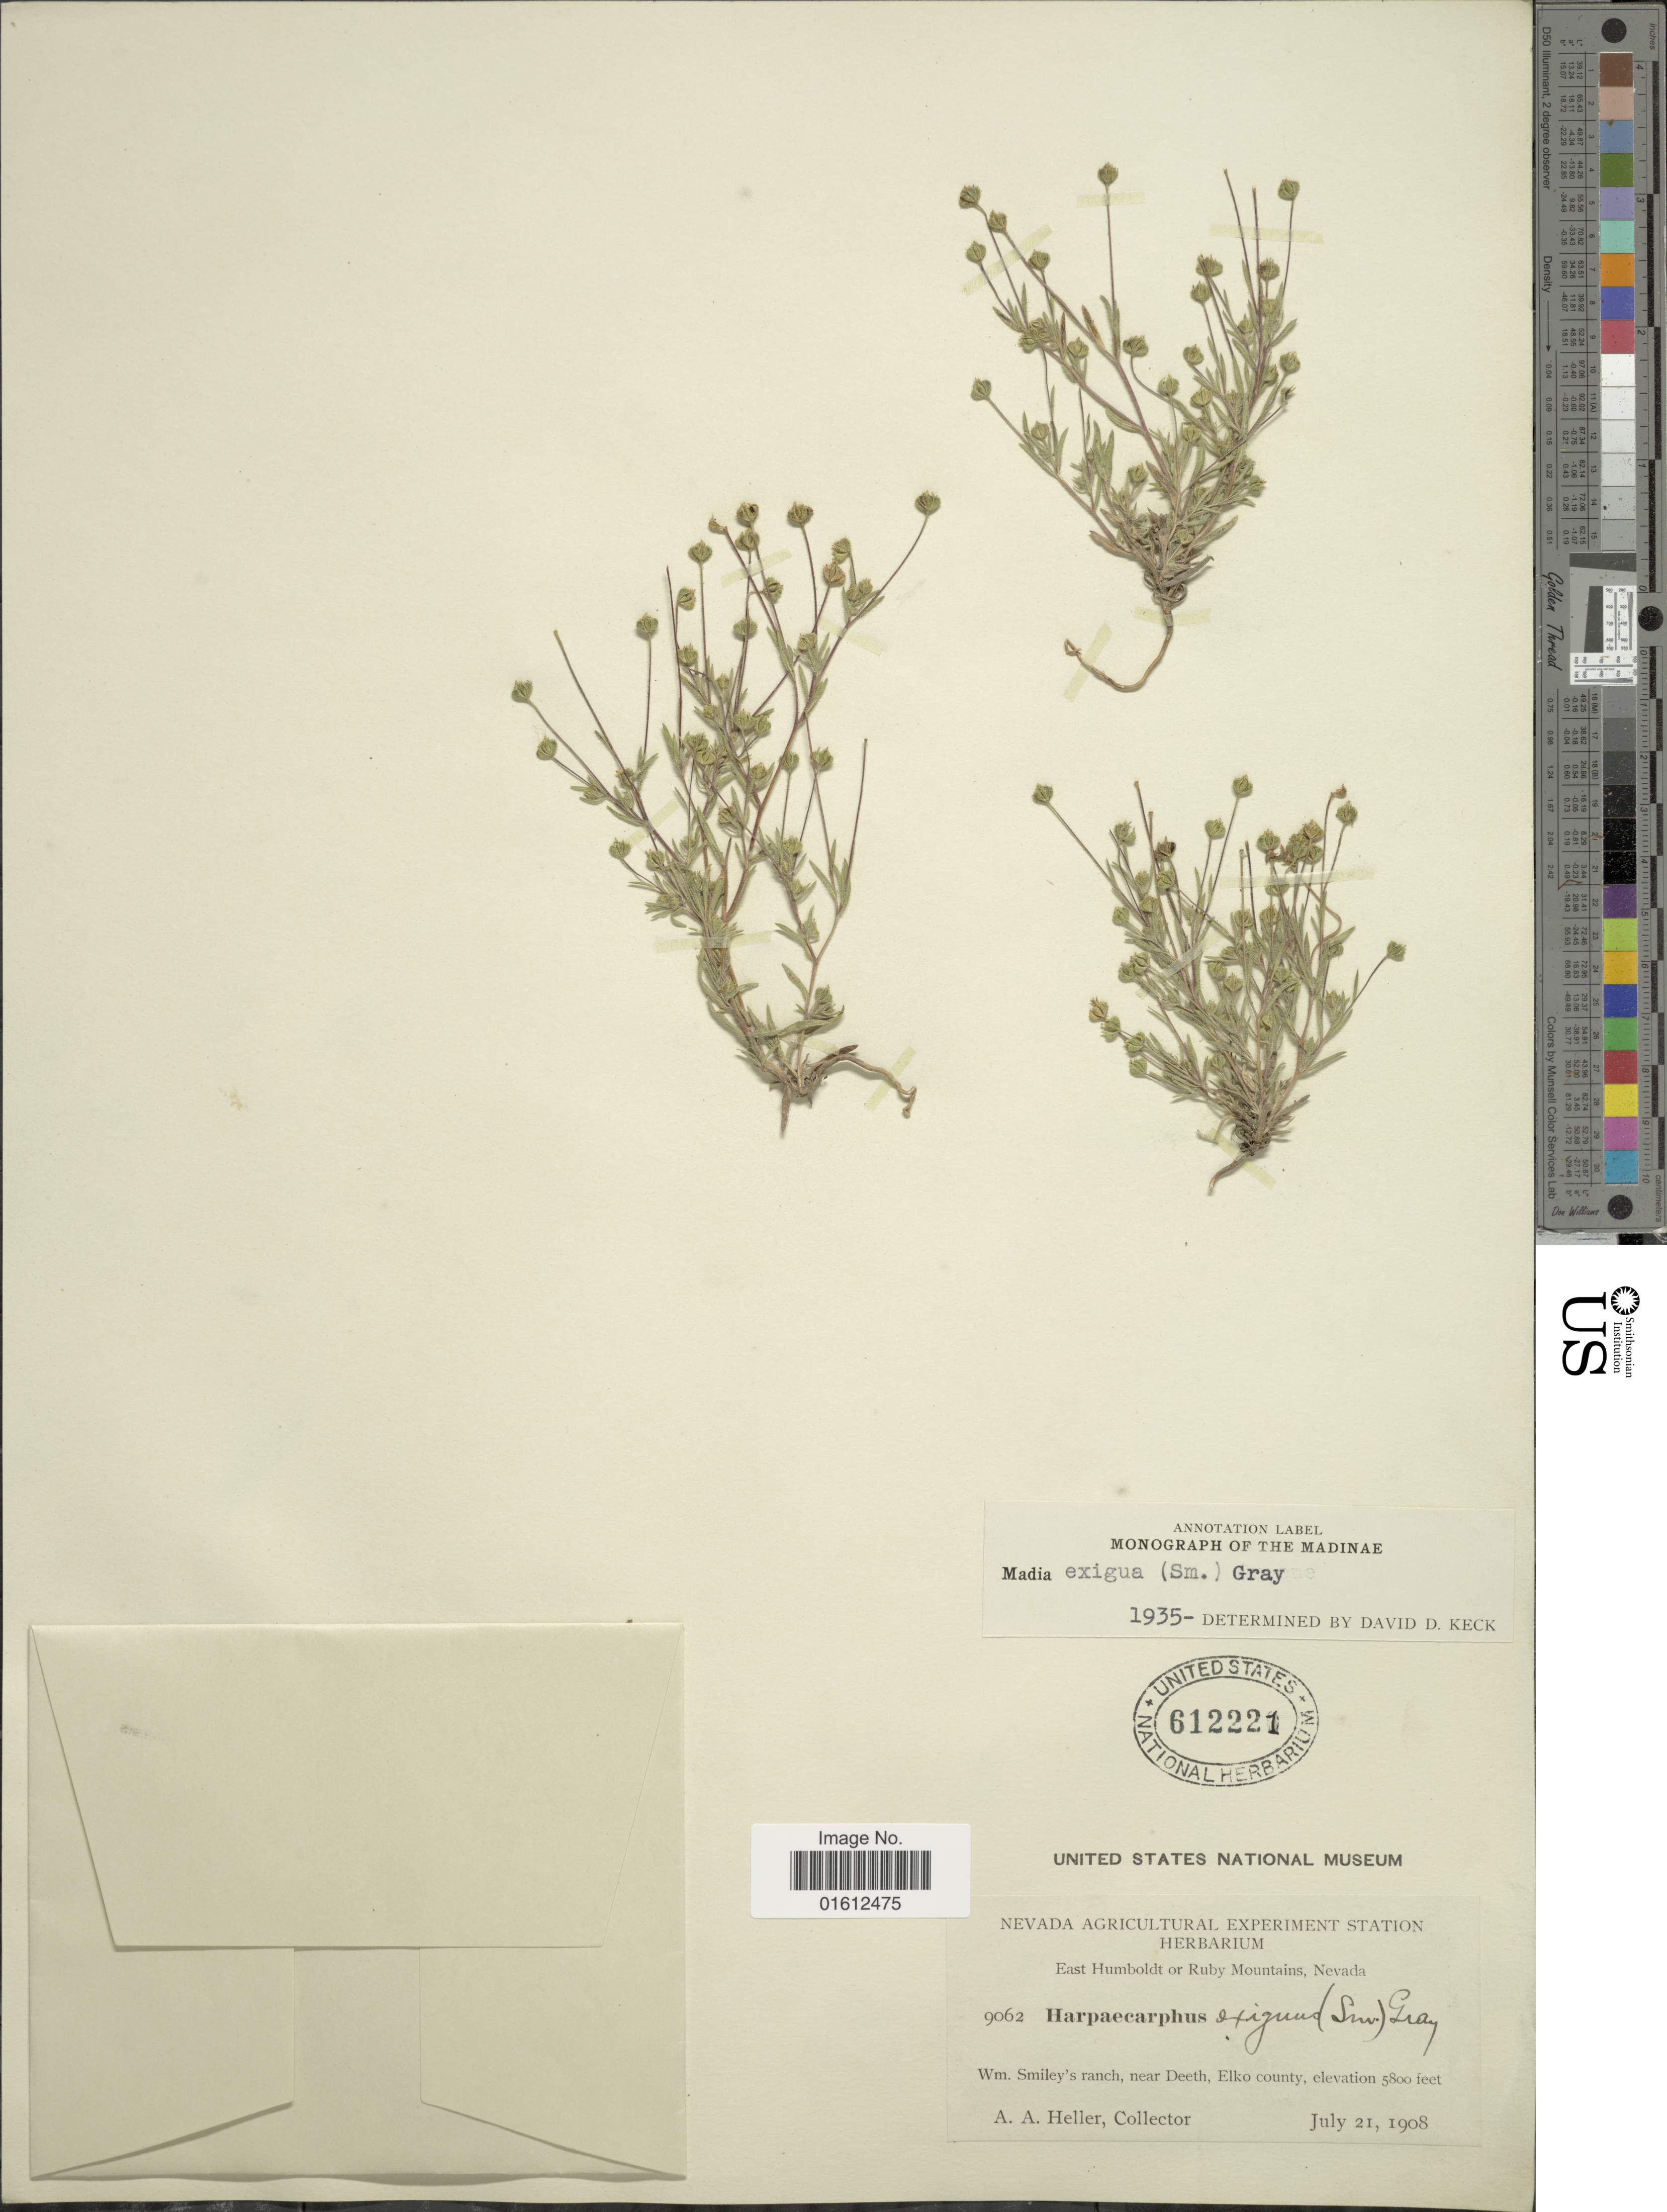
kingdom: Plantae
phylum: Tracheophyta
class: Magnoliopsida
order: Asterales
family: Asteraceae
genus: Madia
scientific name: Madia exigua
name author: (Sm.) A. Gray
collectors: A. A. Heller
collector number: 9062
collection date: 1908-07-21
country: United States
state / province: Nevada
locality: East Humboldt or Ruby Mountains. Wm. Smiley's ranch, near Deeth, Elko county.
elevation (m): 1768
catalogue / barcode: US 612221